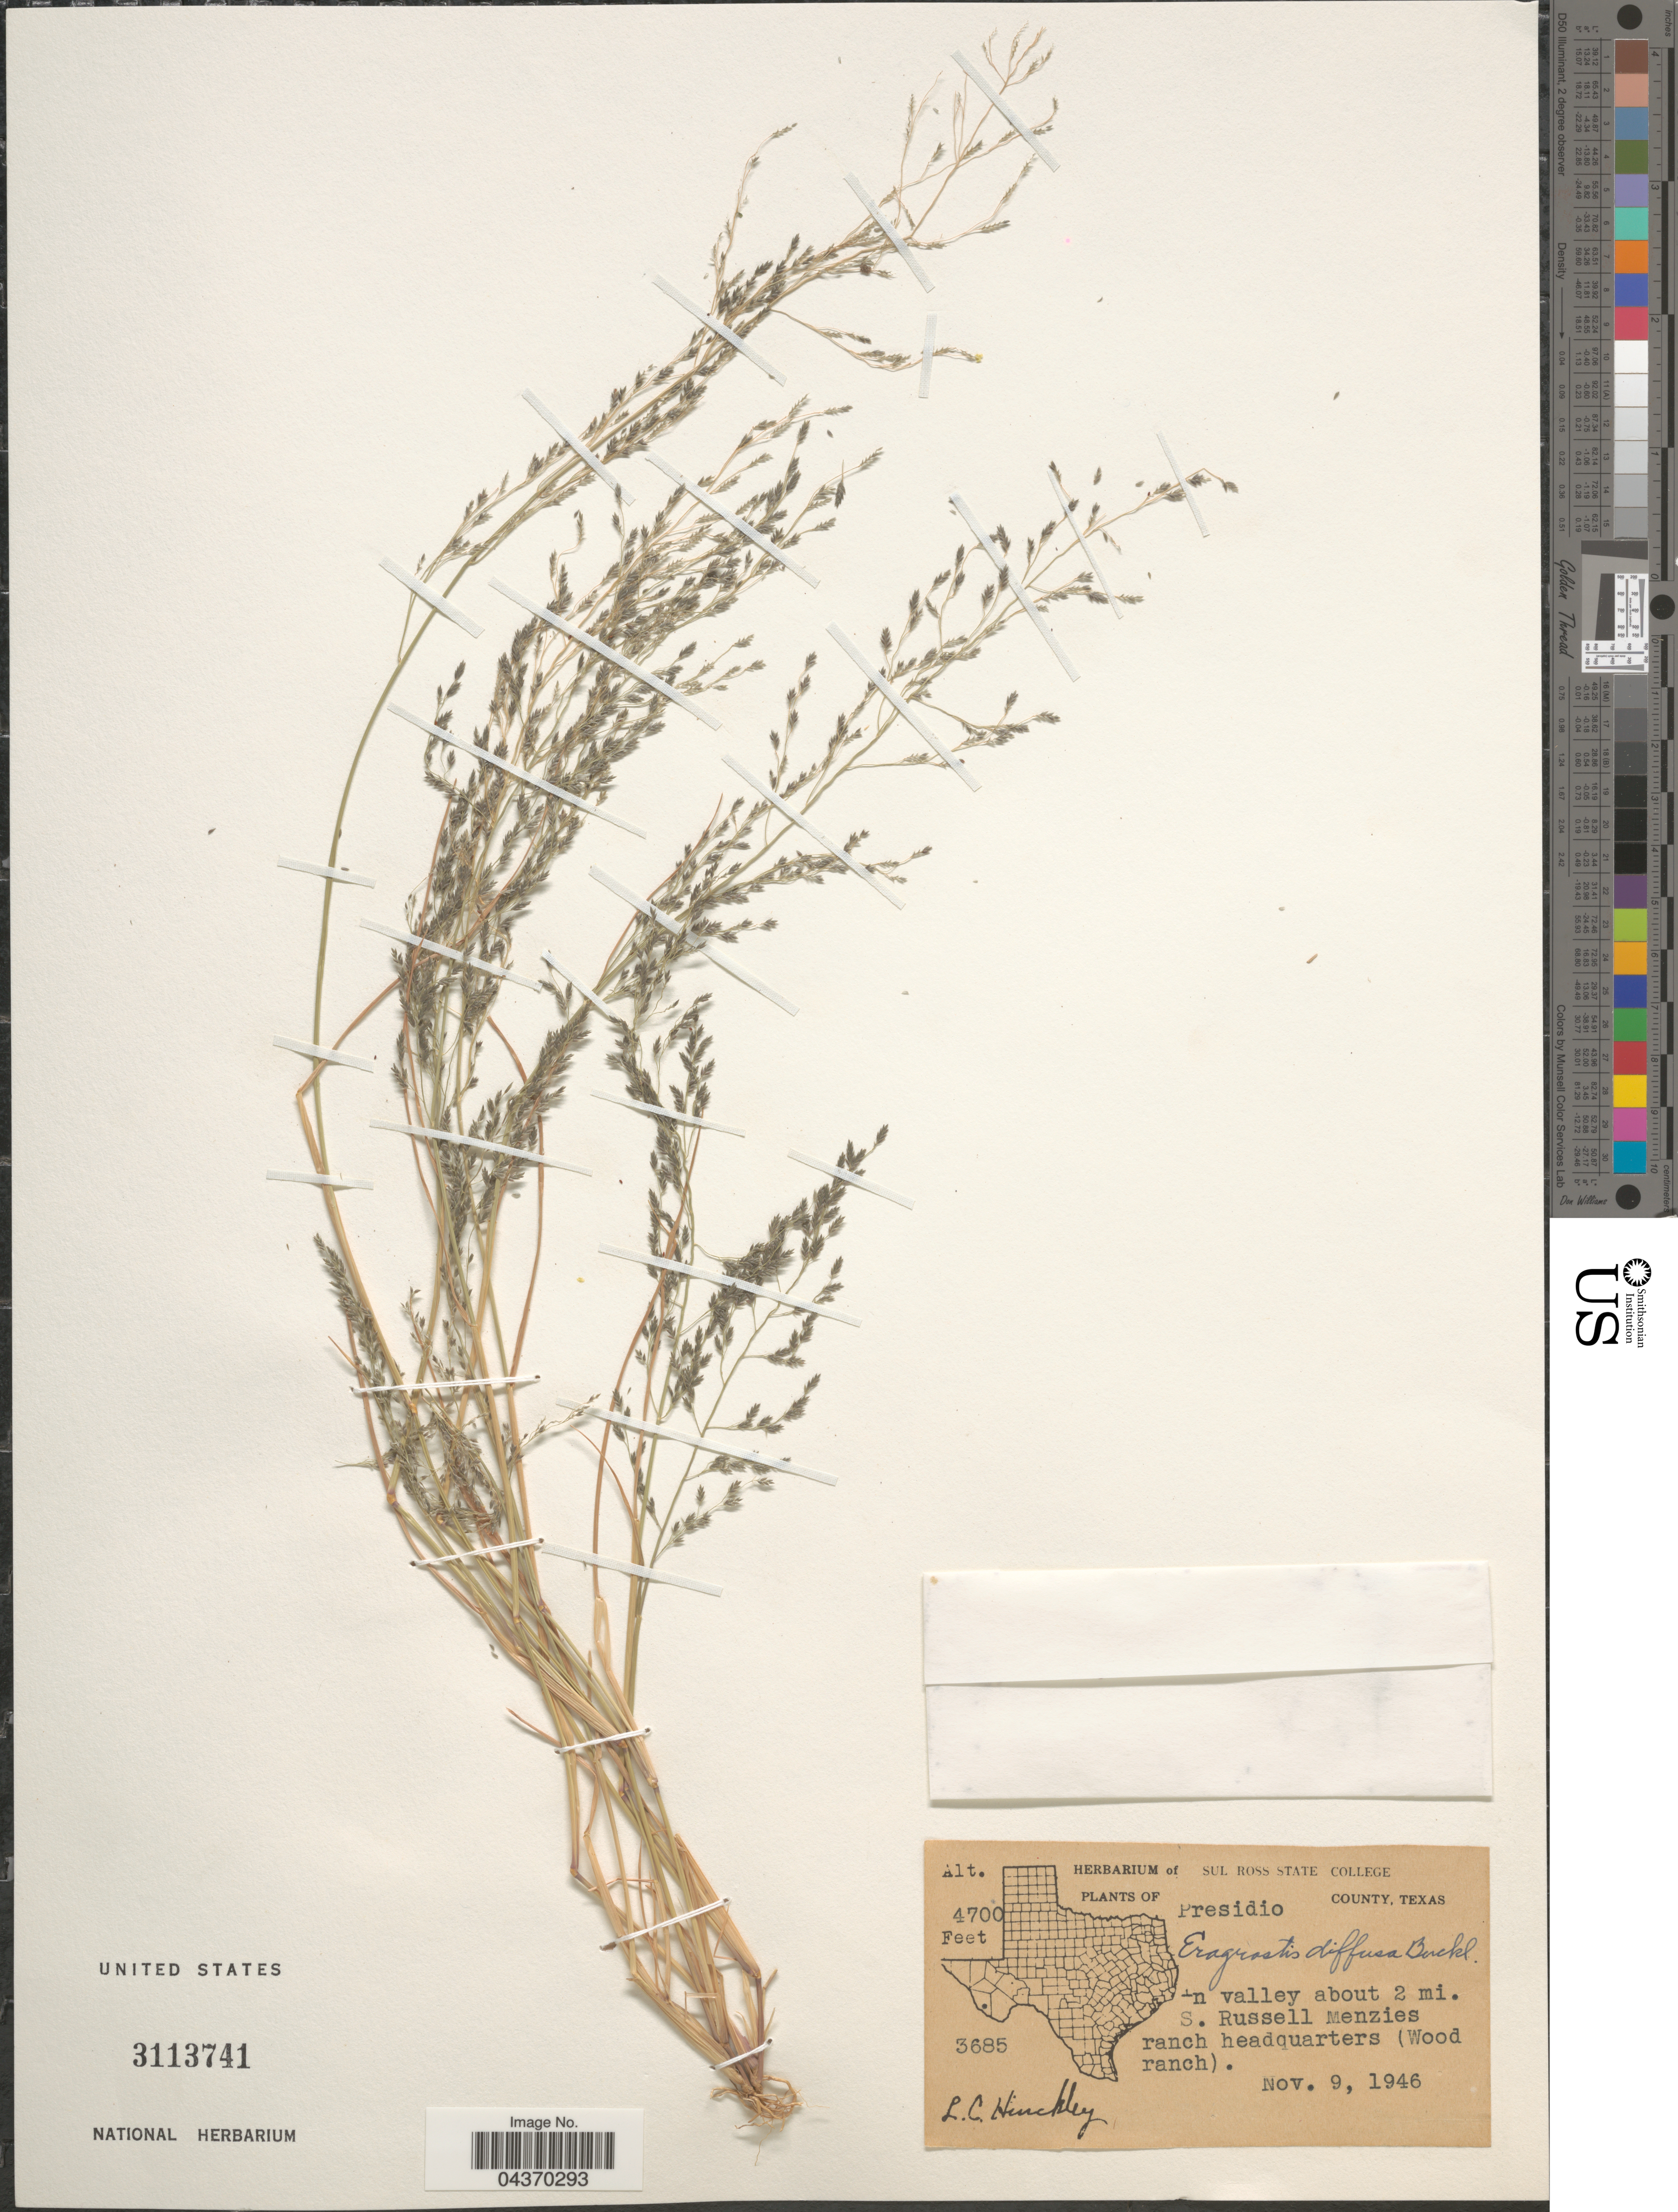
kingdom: Plantae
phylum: Tracheophyta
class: Liliopsida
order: Poales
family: Poaceae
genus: Eragrostis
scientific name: Eragrostis pectinacea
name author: (Michx.) Nees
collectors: L. Hinckley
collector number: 3685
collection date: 1946-11-09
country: United States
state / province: Texas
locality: Presidio County. In valley about 2 mi. S. Russell Menzies ranch headquarters (Wood ranch).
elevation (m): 1433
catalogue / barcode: US 3113741